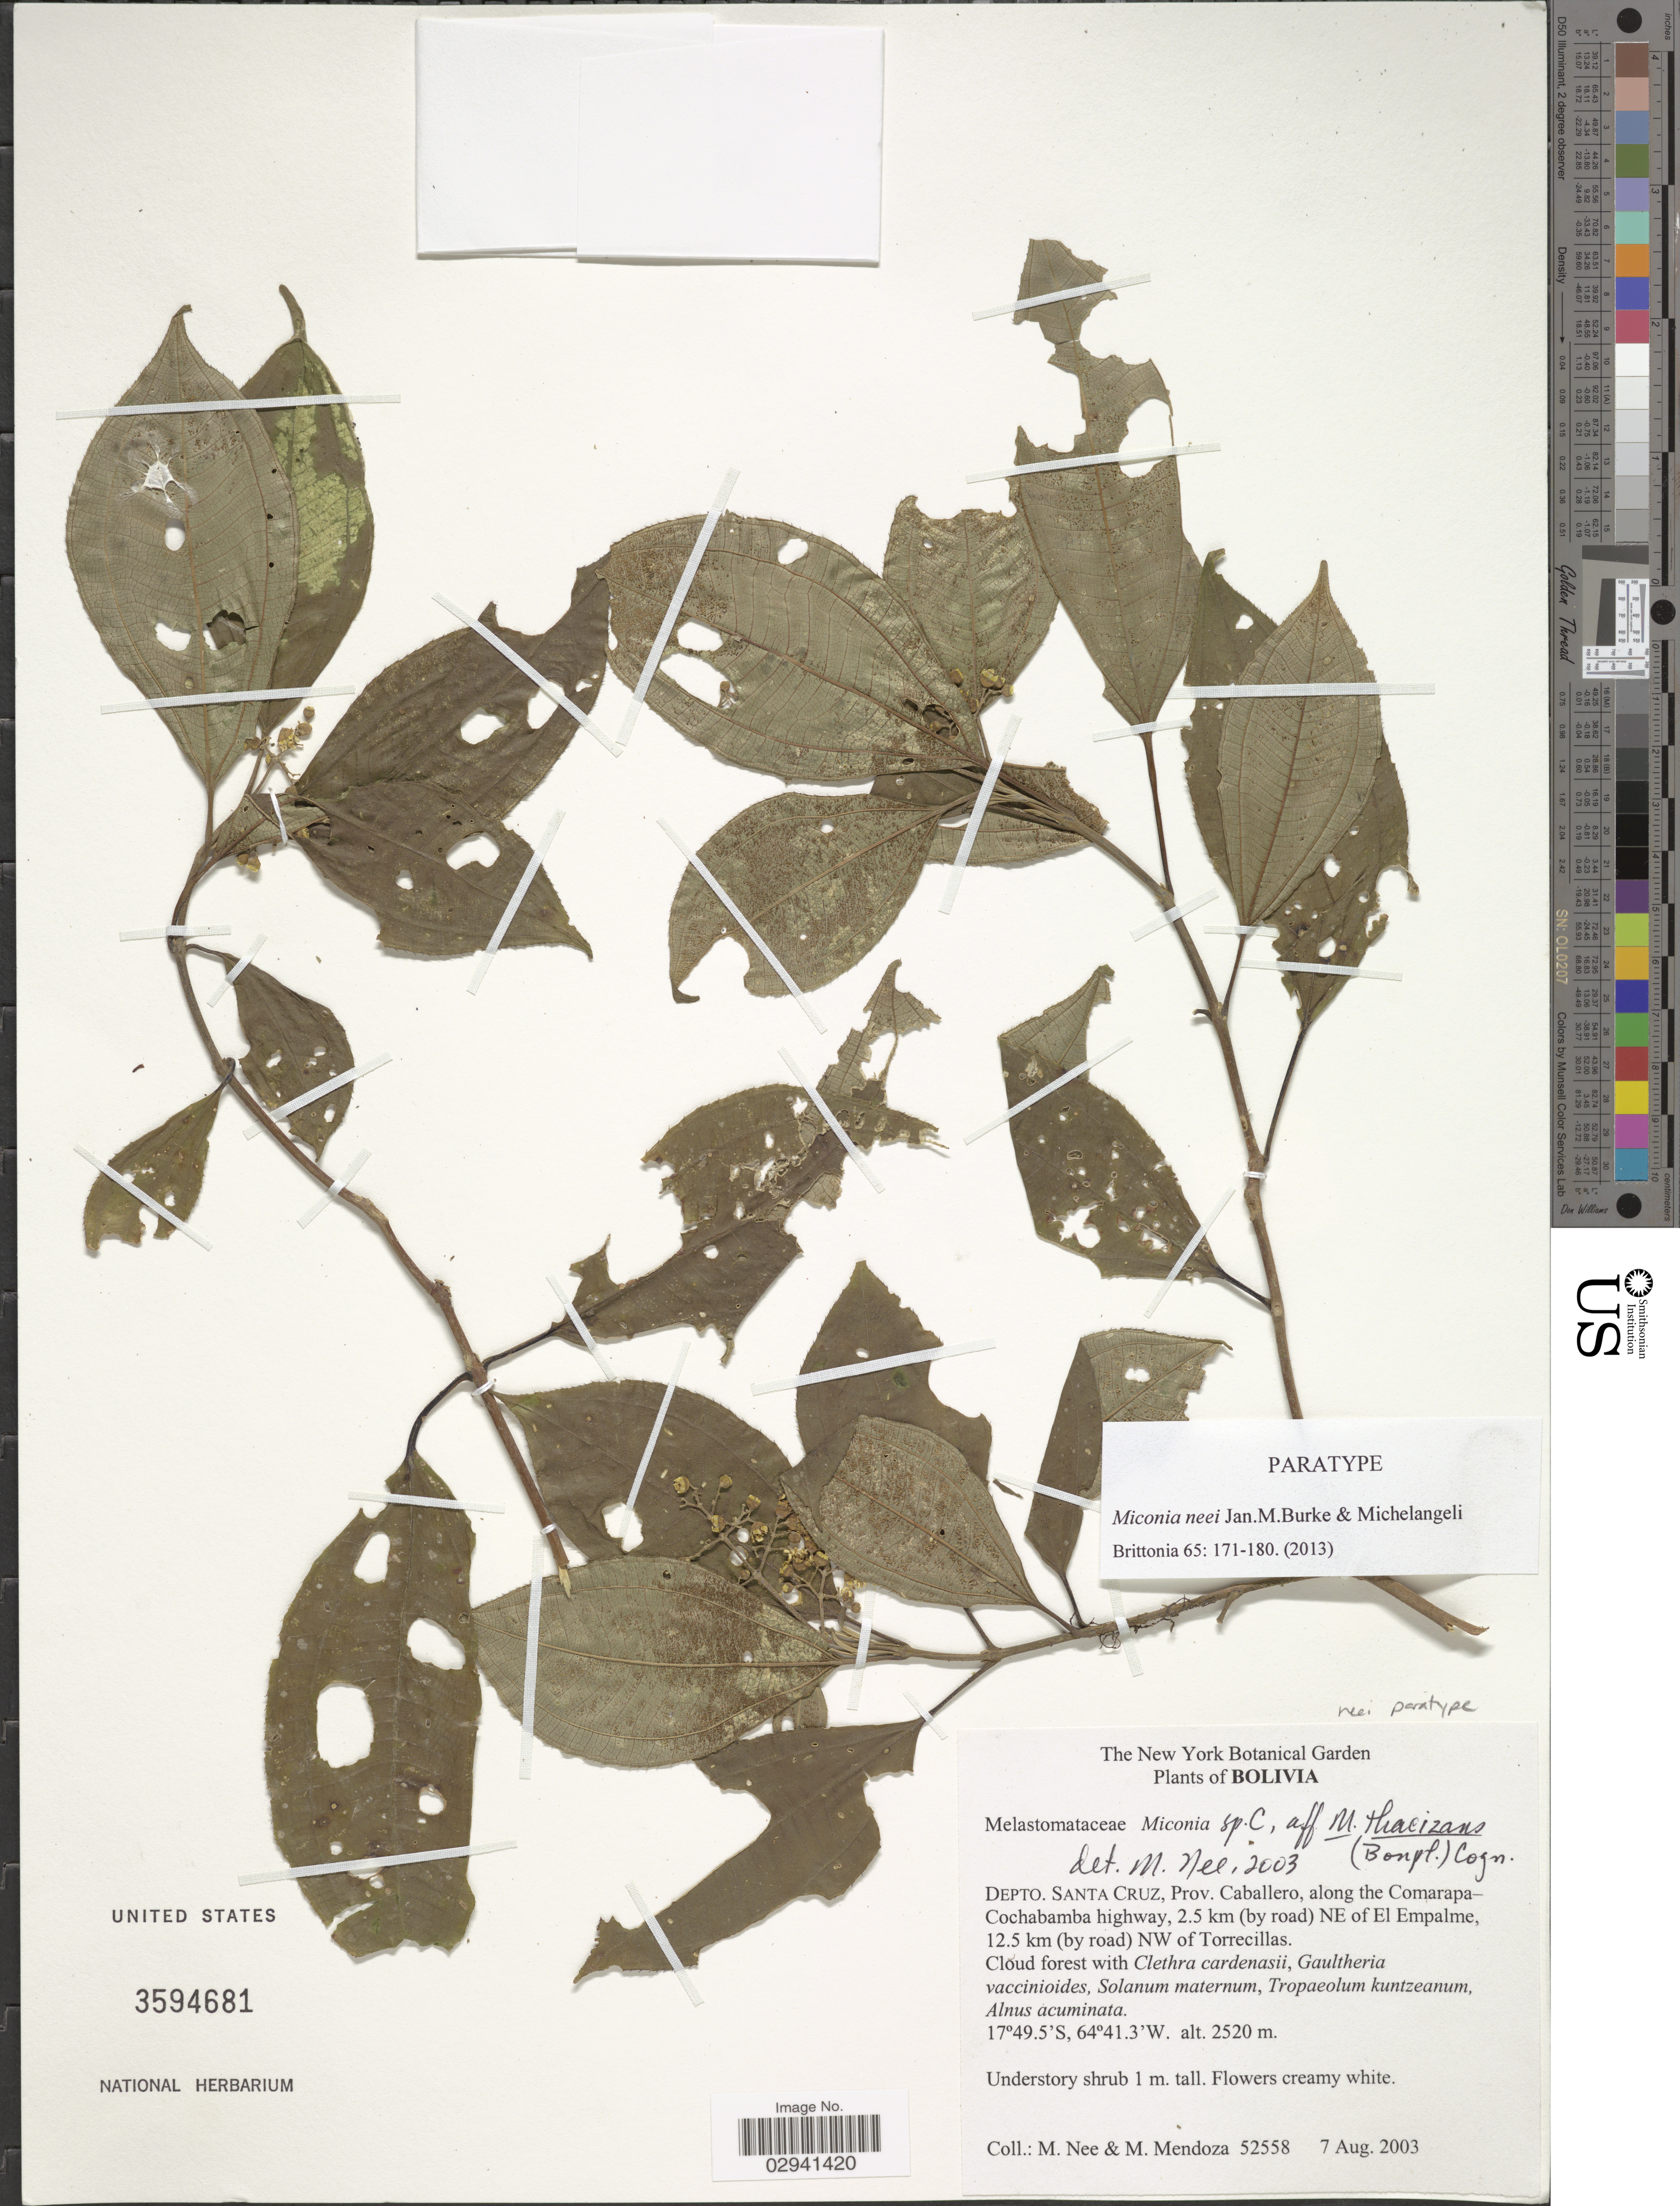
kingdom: Plantae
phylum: Tracheophyta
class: Magnoliopsida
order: Myrtales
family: Melastomataceae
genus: Miconia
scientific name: Miconia neei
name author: Jan.M. Burke & Michelang.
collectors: M. Nee & M. Mendoza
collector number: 52558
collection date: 2003-08-07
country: Bolivia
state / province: Santa Cruz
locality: Depto. Santa Cruz, Prov. Caballero, along the Comarapa-Cochabamba highway, 2.5 km (by road) NE of El Empalme, 12.5 km (by road) NW of Torrecillas.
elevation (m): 2520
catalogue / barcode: US 3594681